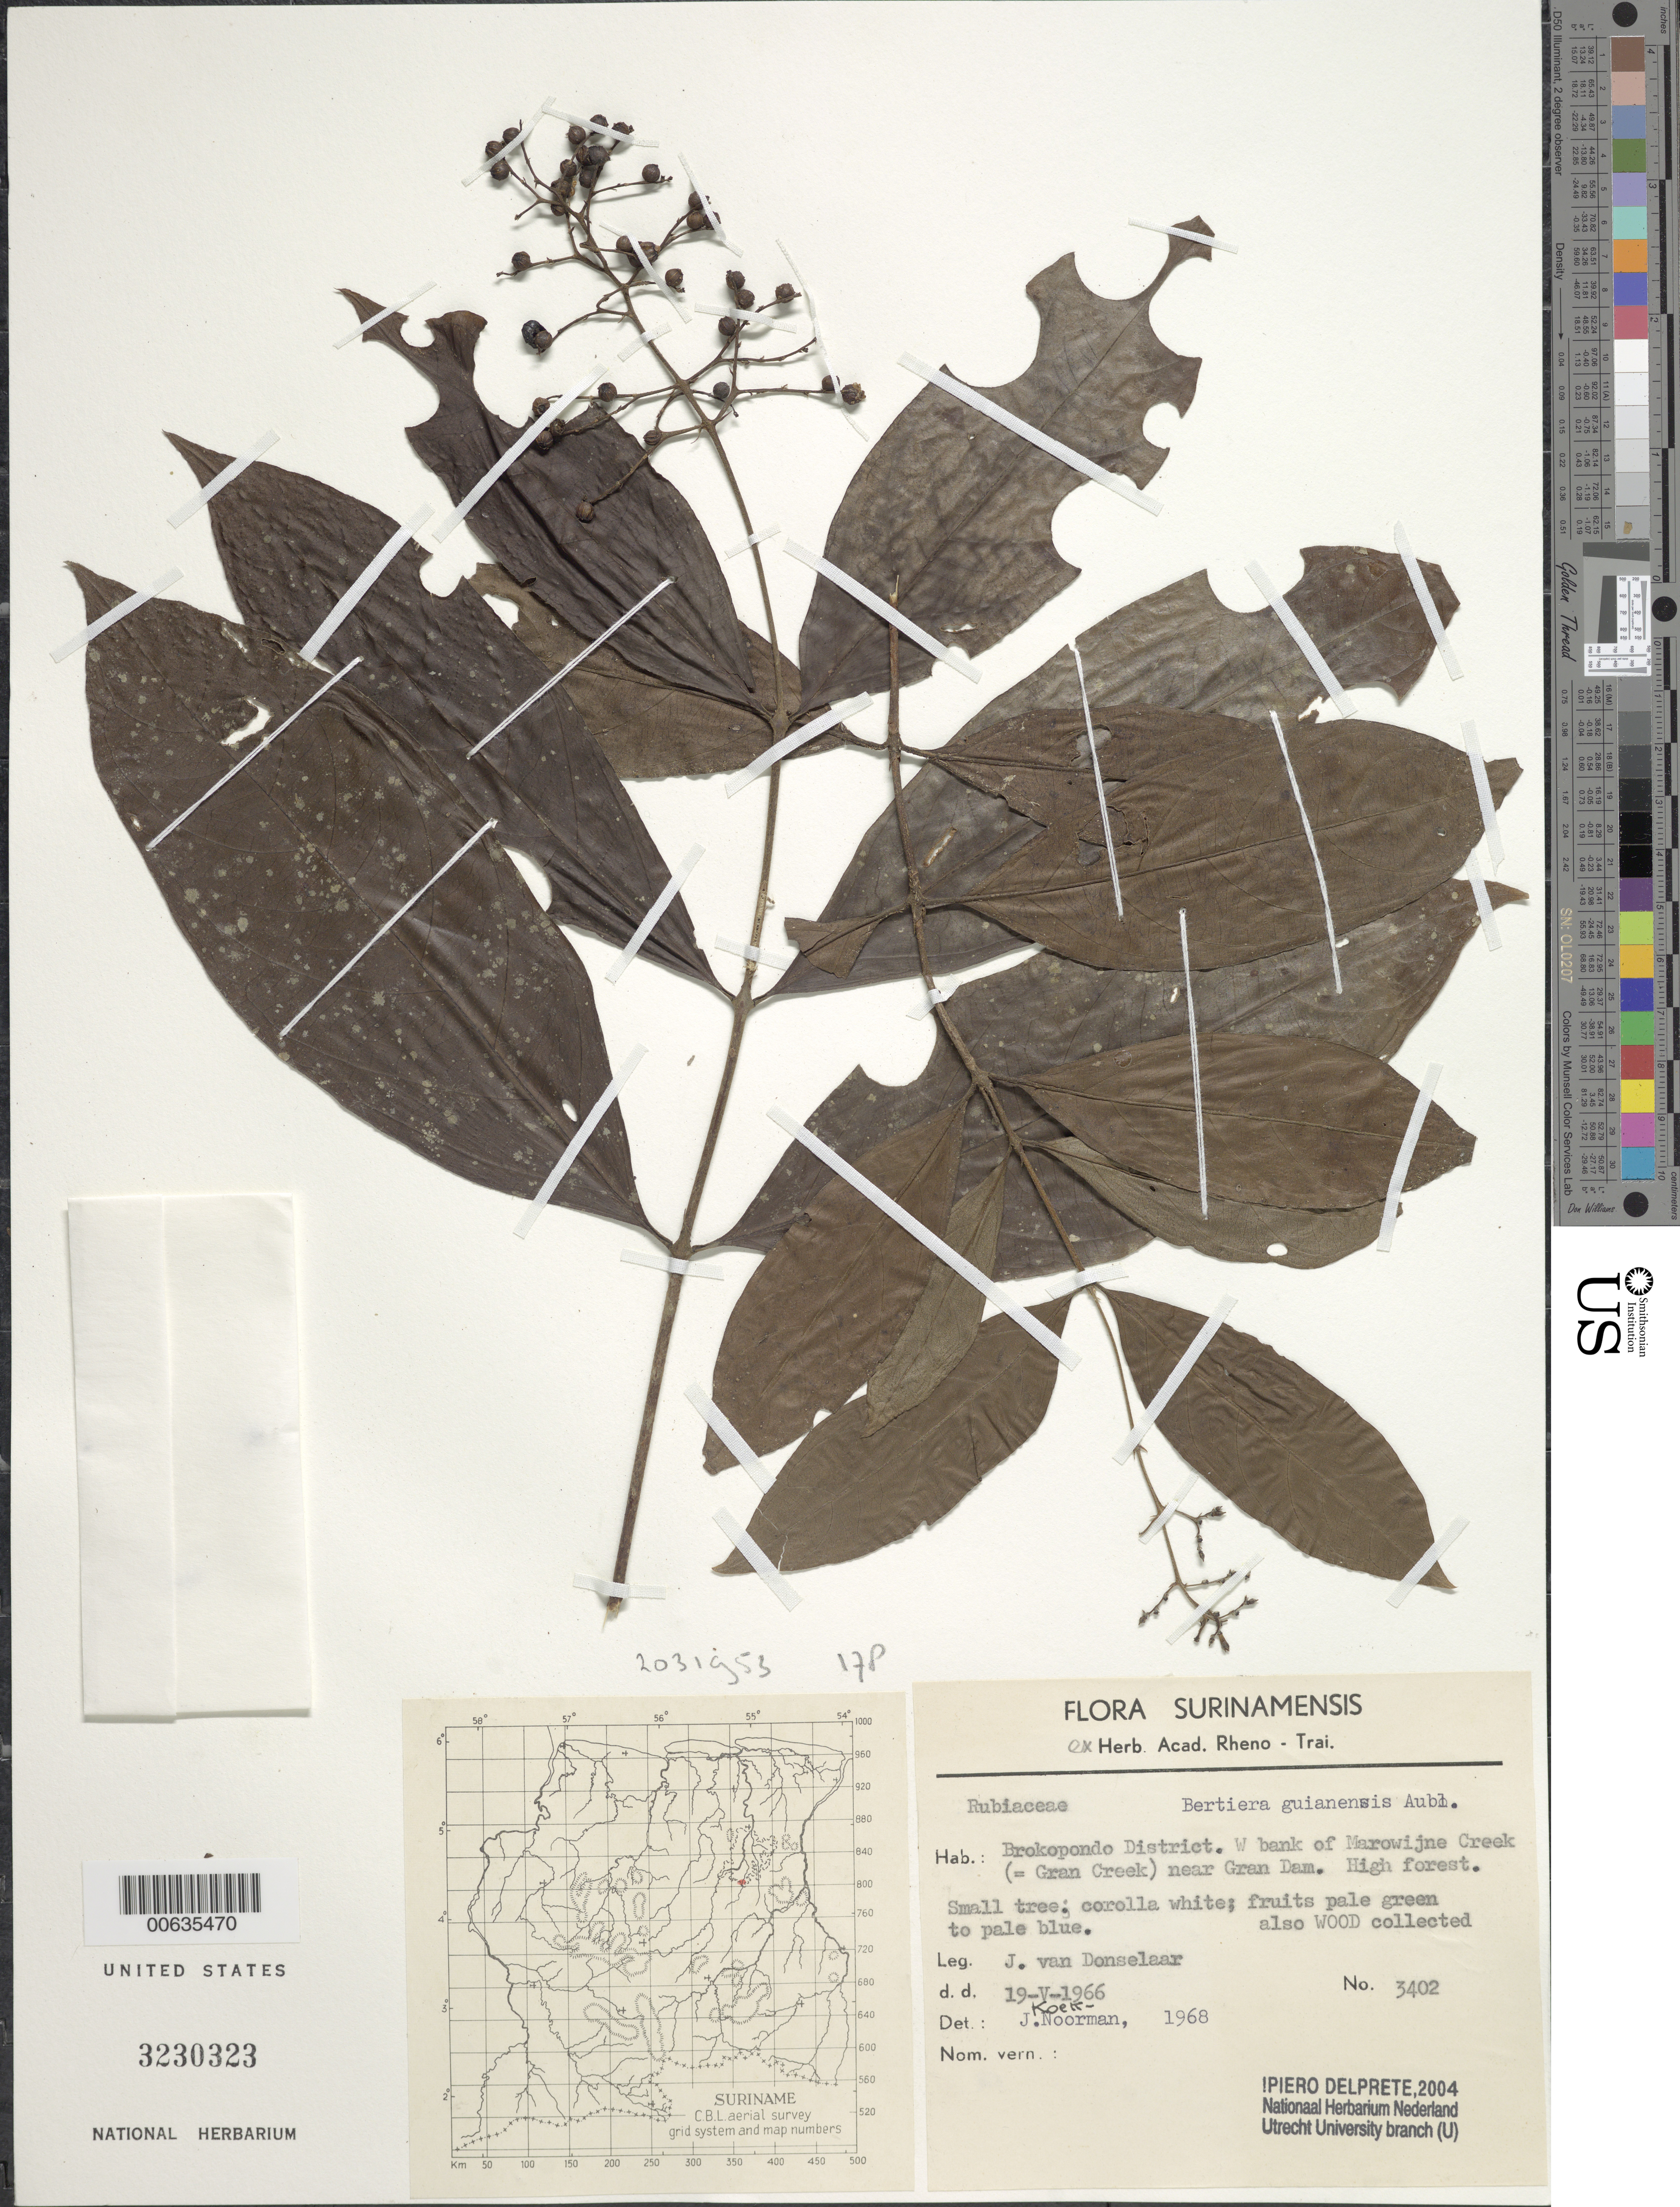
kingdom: Plantae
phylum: Tracheophyta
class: Magnoliopsida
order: Gentianales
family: Rubiaceae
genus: Bertiera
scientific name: Bertiera guianensis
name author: Aubl.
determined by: Delprete, P. G., Herb. de Guyane Cay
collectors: J. Donselaar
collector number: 3402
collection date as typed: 19-May-66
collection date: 1966-05-19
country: Suriname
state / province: Brokopondo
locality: Marowijne R., W bank, (=Gran Creek) near Gran Dam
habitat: High forest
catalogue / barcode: US 3230323